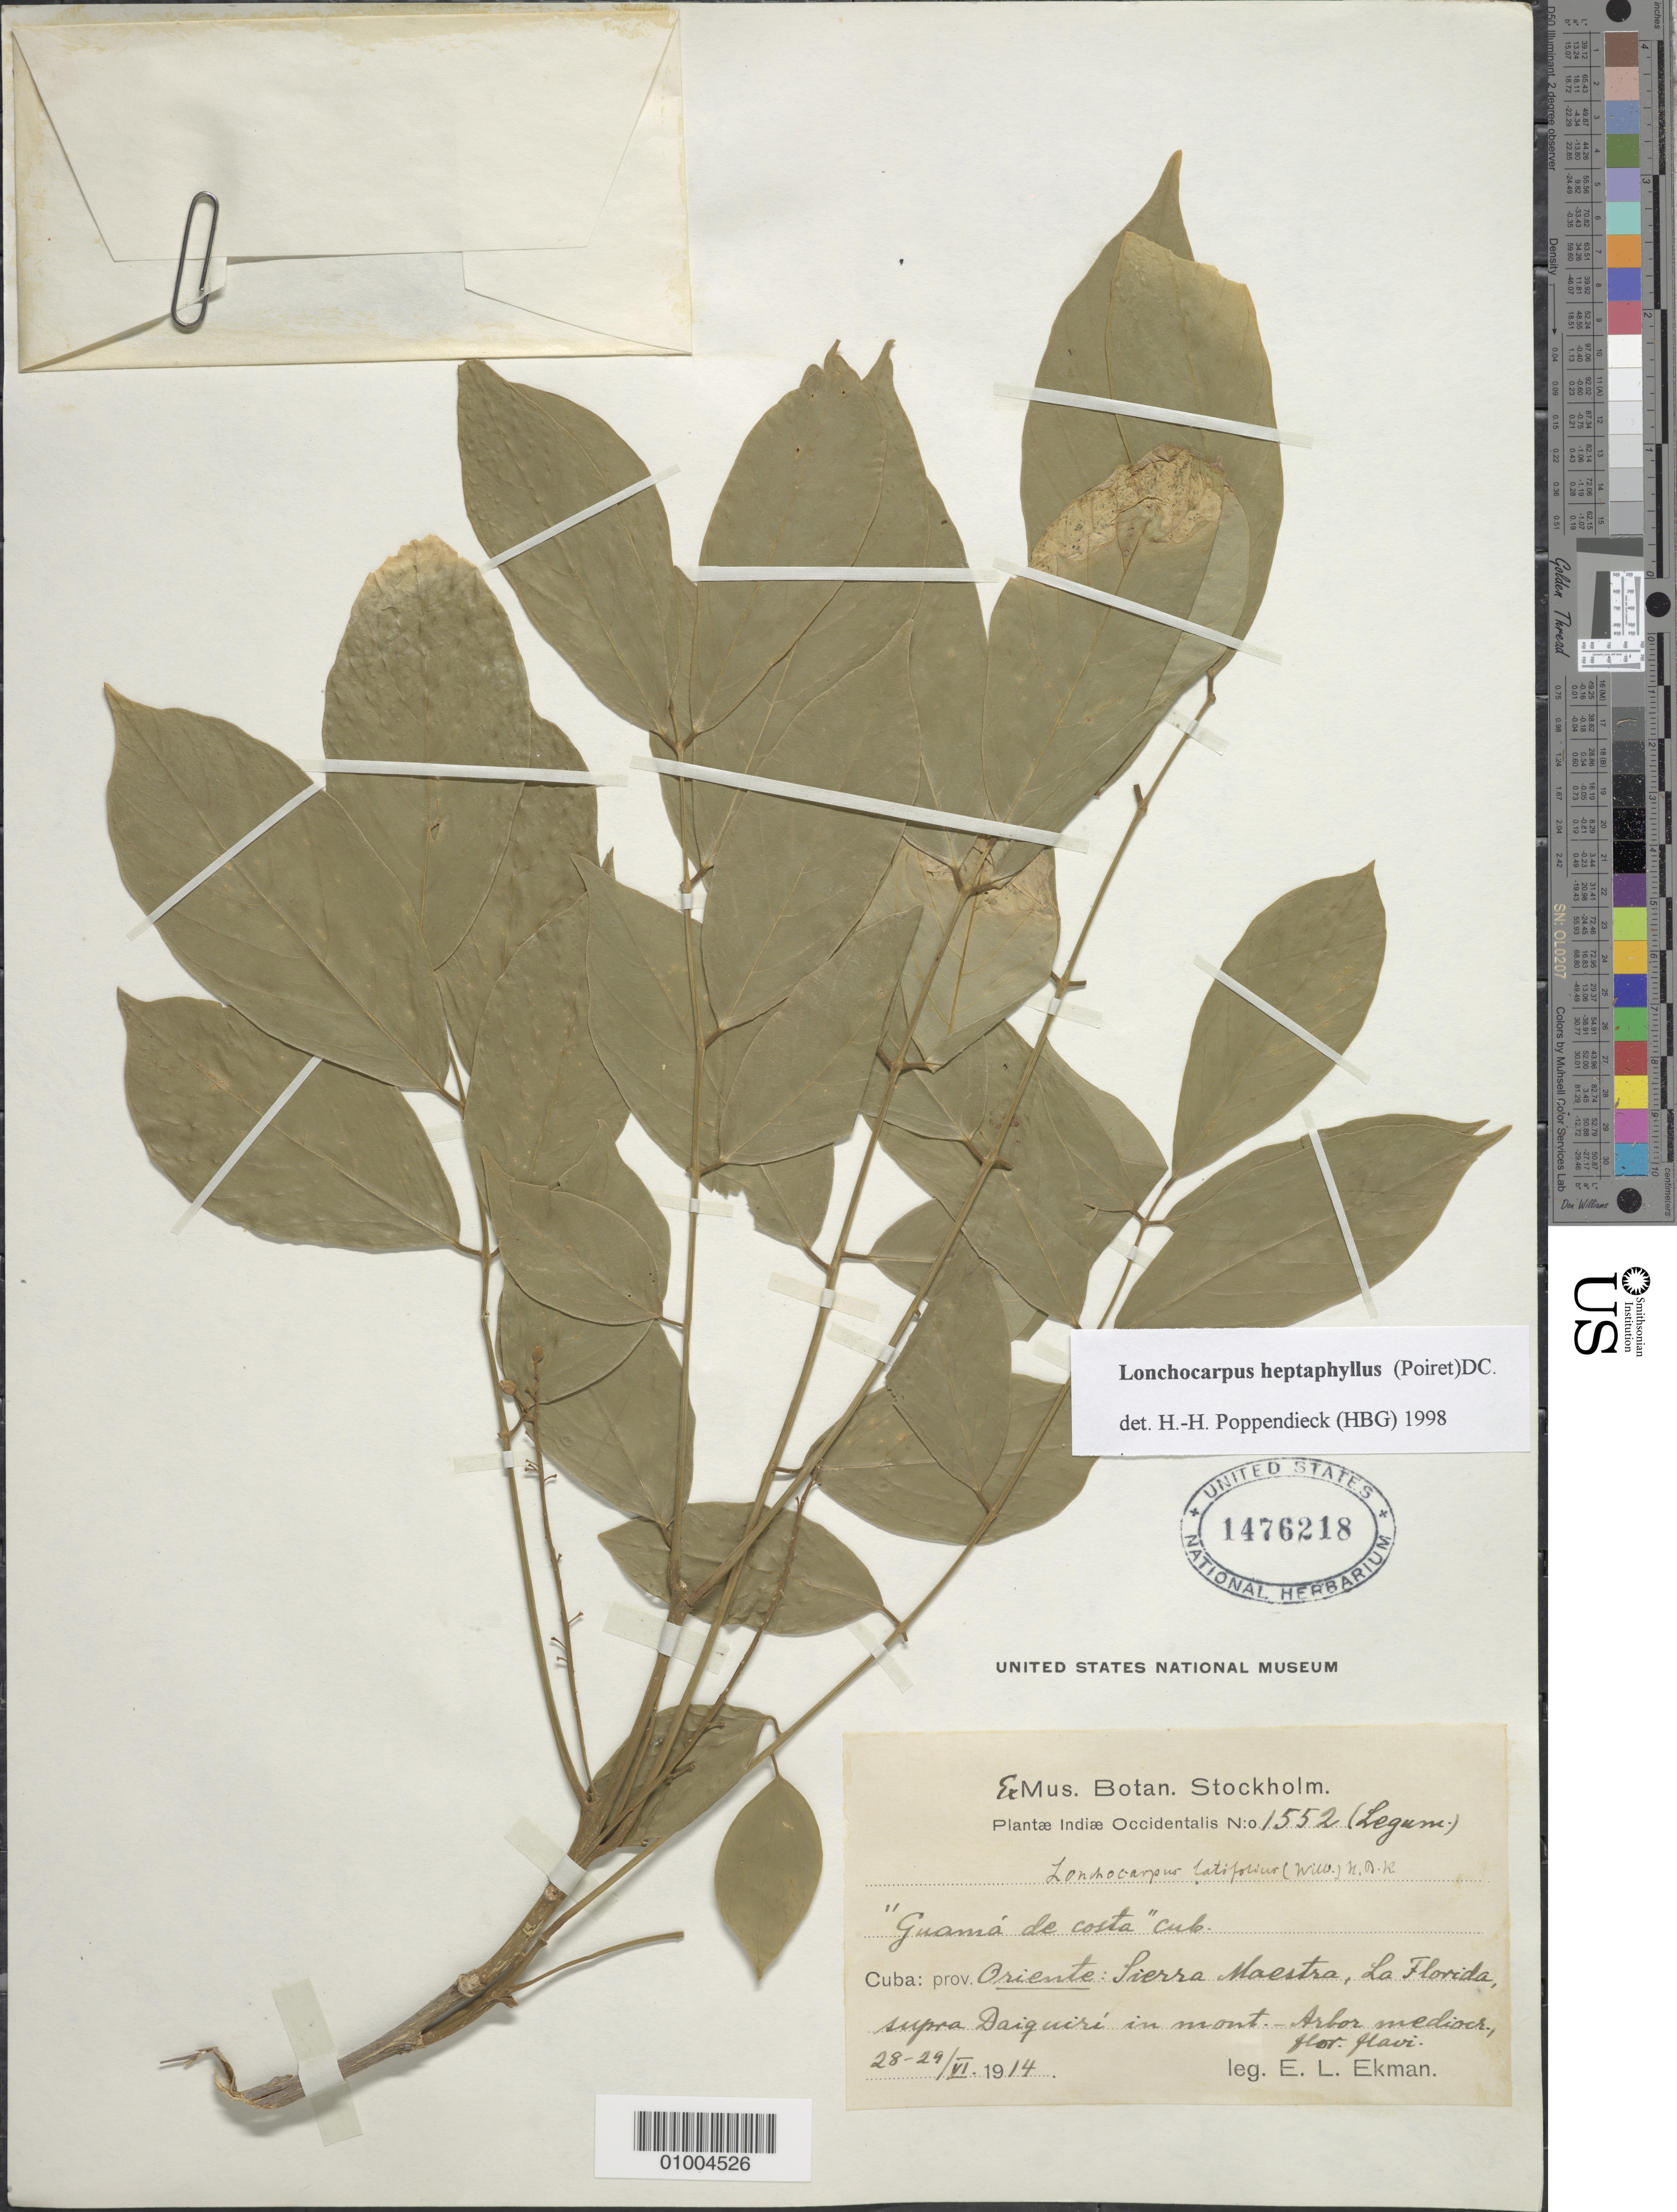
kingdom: Plantae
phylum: Tracheophyta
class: Magnoliopsida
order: Fabales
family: Fabaceae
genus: Lonchocarpus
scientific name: Lonchocarpus heptaphyllus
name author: (Poir.) DC.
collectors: E. L. Ekman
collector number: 1552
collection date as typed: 28 Jun 1914 to 29 Jun 1914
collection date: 1914-06-28/1914-06-29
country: Cuba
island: Cuba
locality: Oriente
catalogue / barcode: US 1476218